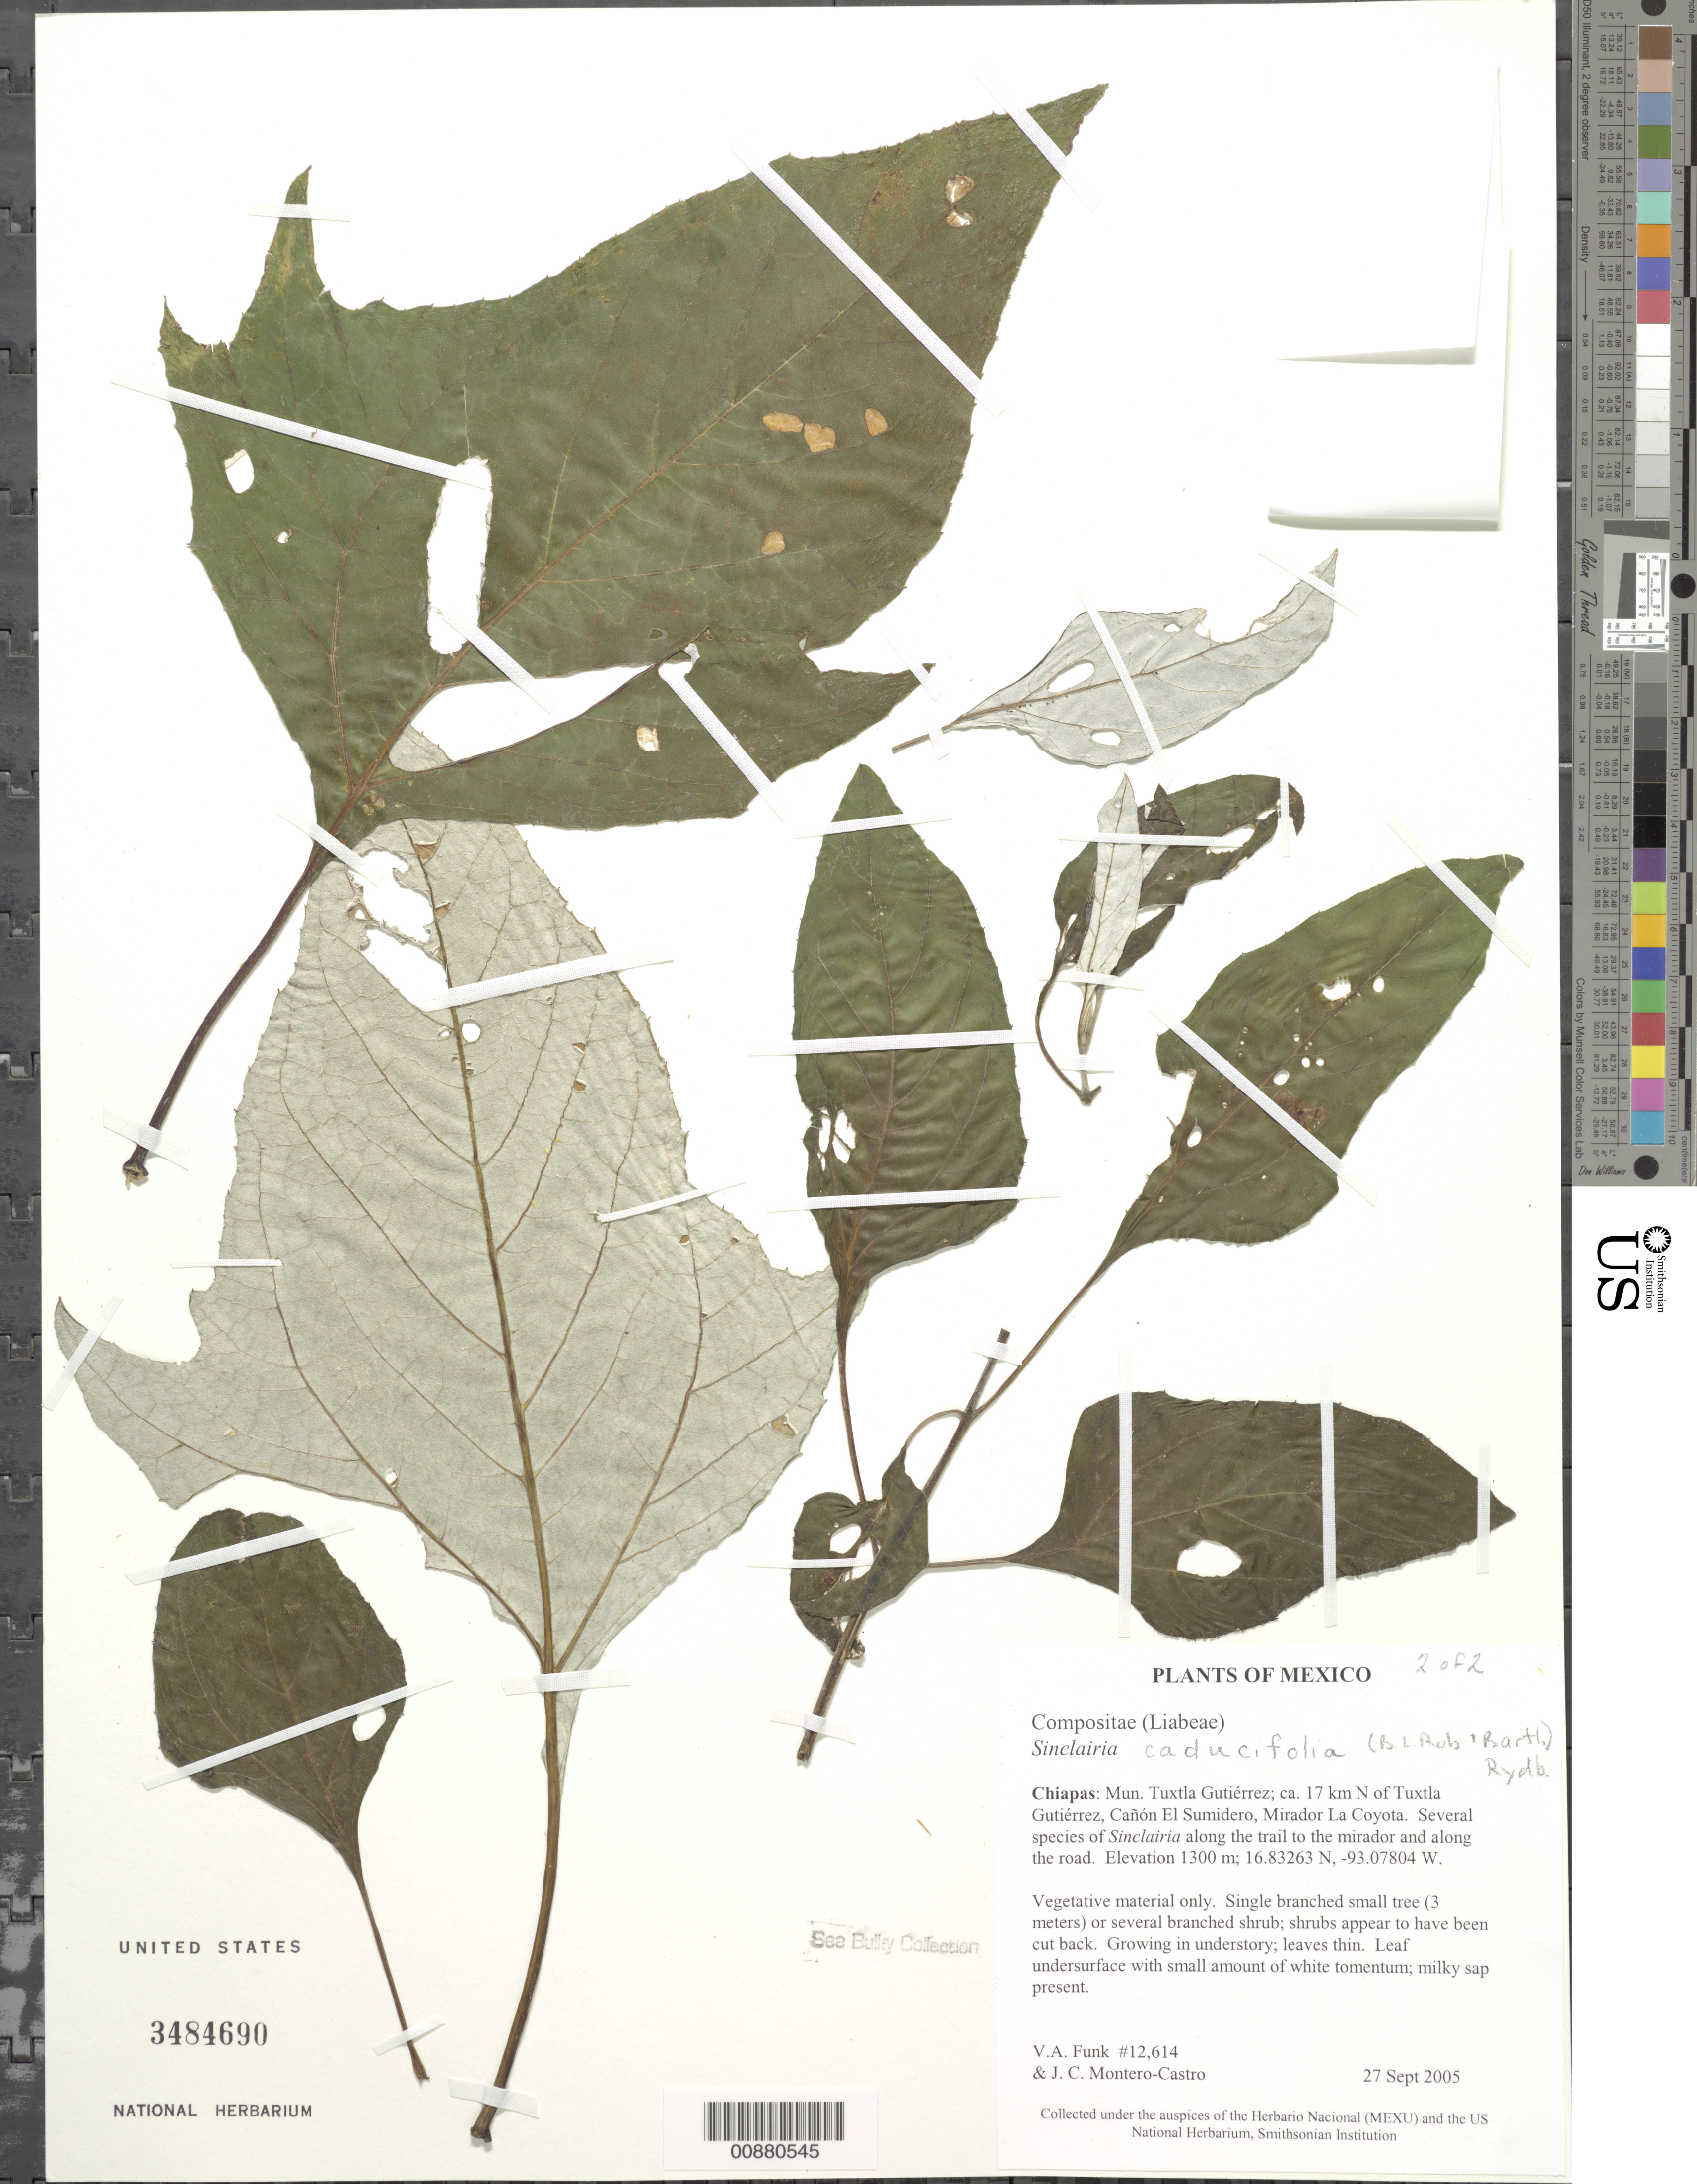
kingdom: Plantae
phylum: Tracheophyta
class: Magnoliopsida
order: Asterales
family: Asteraceae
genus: Sinclairia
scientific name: Sinclairia caducifolia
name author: (B.L. Rob. & Bartlett) Rydb.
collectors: V. Funk & J. Montero-Castro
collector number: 12614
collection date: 2005-09-27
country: Mexico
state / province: Chiapas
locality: Chiapas: Mun. Tuxtla Gutiérrez; ca. 17 km N of Tuxtla Gutiérrez, Cañón El Sumidero, Mirador La Coyota.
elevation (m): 1300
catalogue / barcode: US 3484690